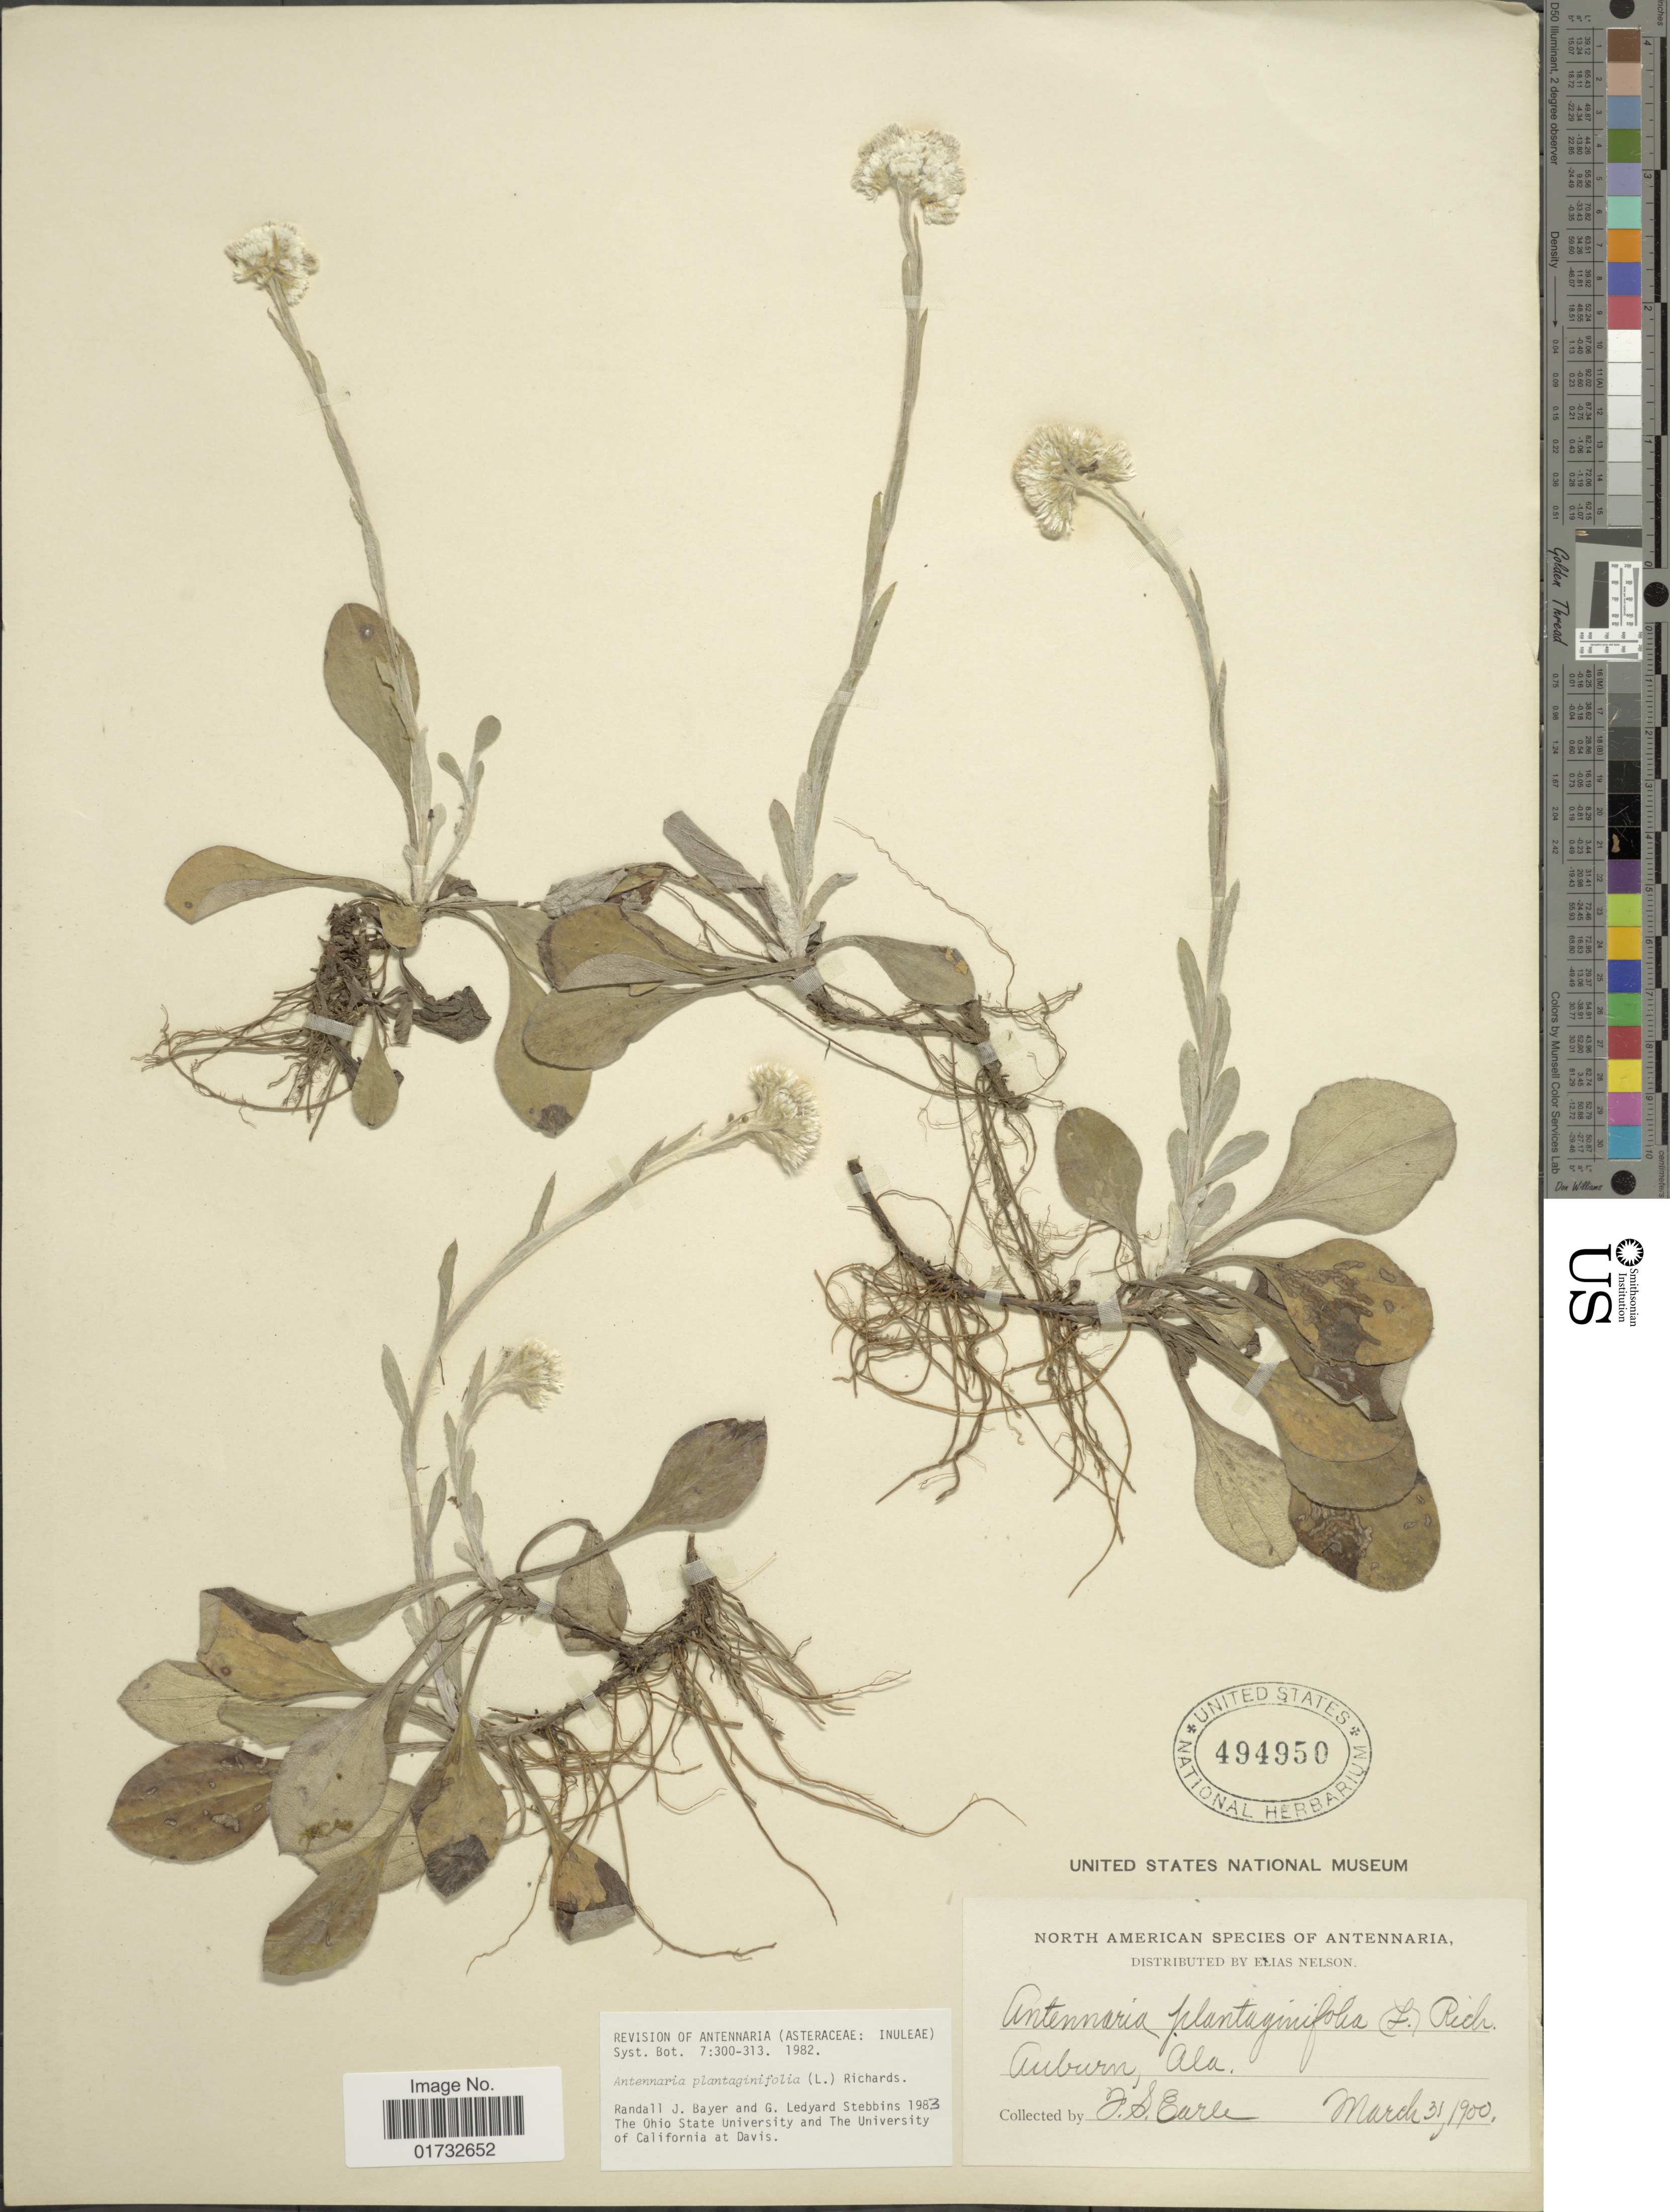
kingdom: Plantae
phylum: Tracheophyta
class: Magnoliopsida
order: Asterales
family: Asteraceae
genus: Antennaria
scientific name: Antennaria plantaginifolia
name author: (L.) Richardson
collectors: F. S. Earle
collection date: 1900-03-31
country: United States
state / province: Alabama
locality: Auburn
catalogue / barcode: US 494950